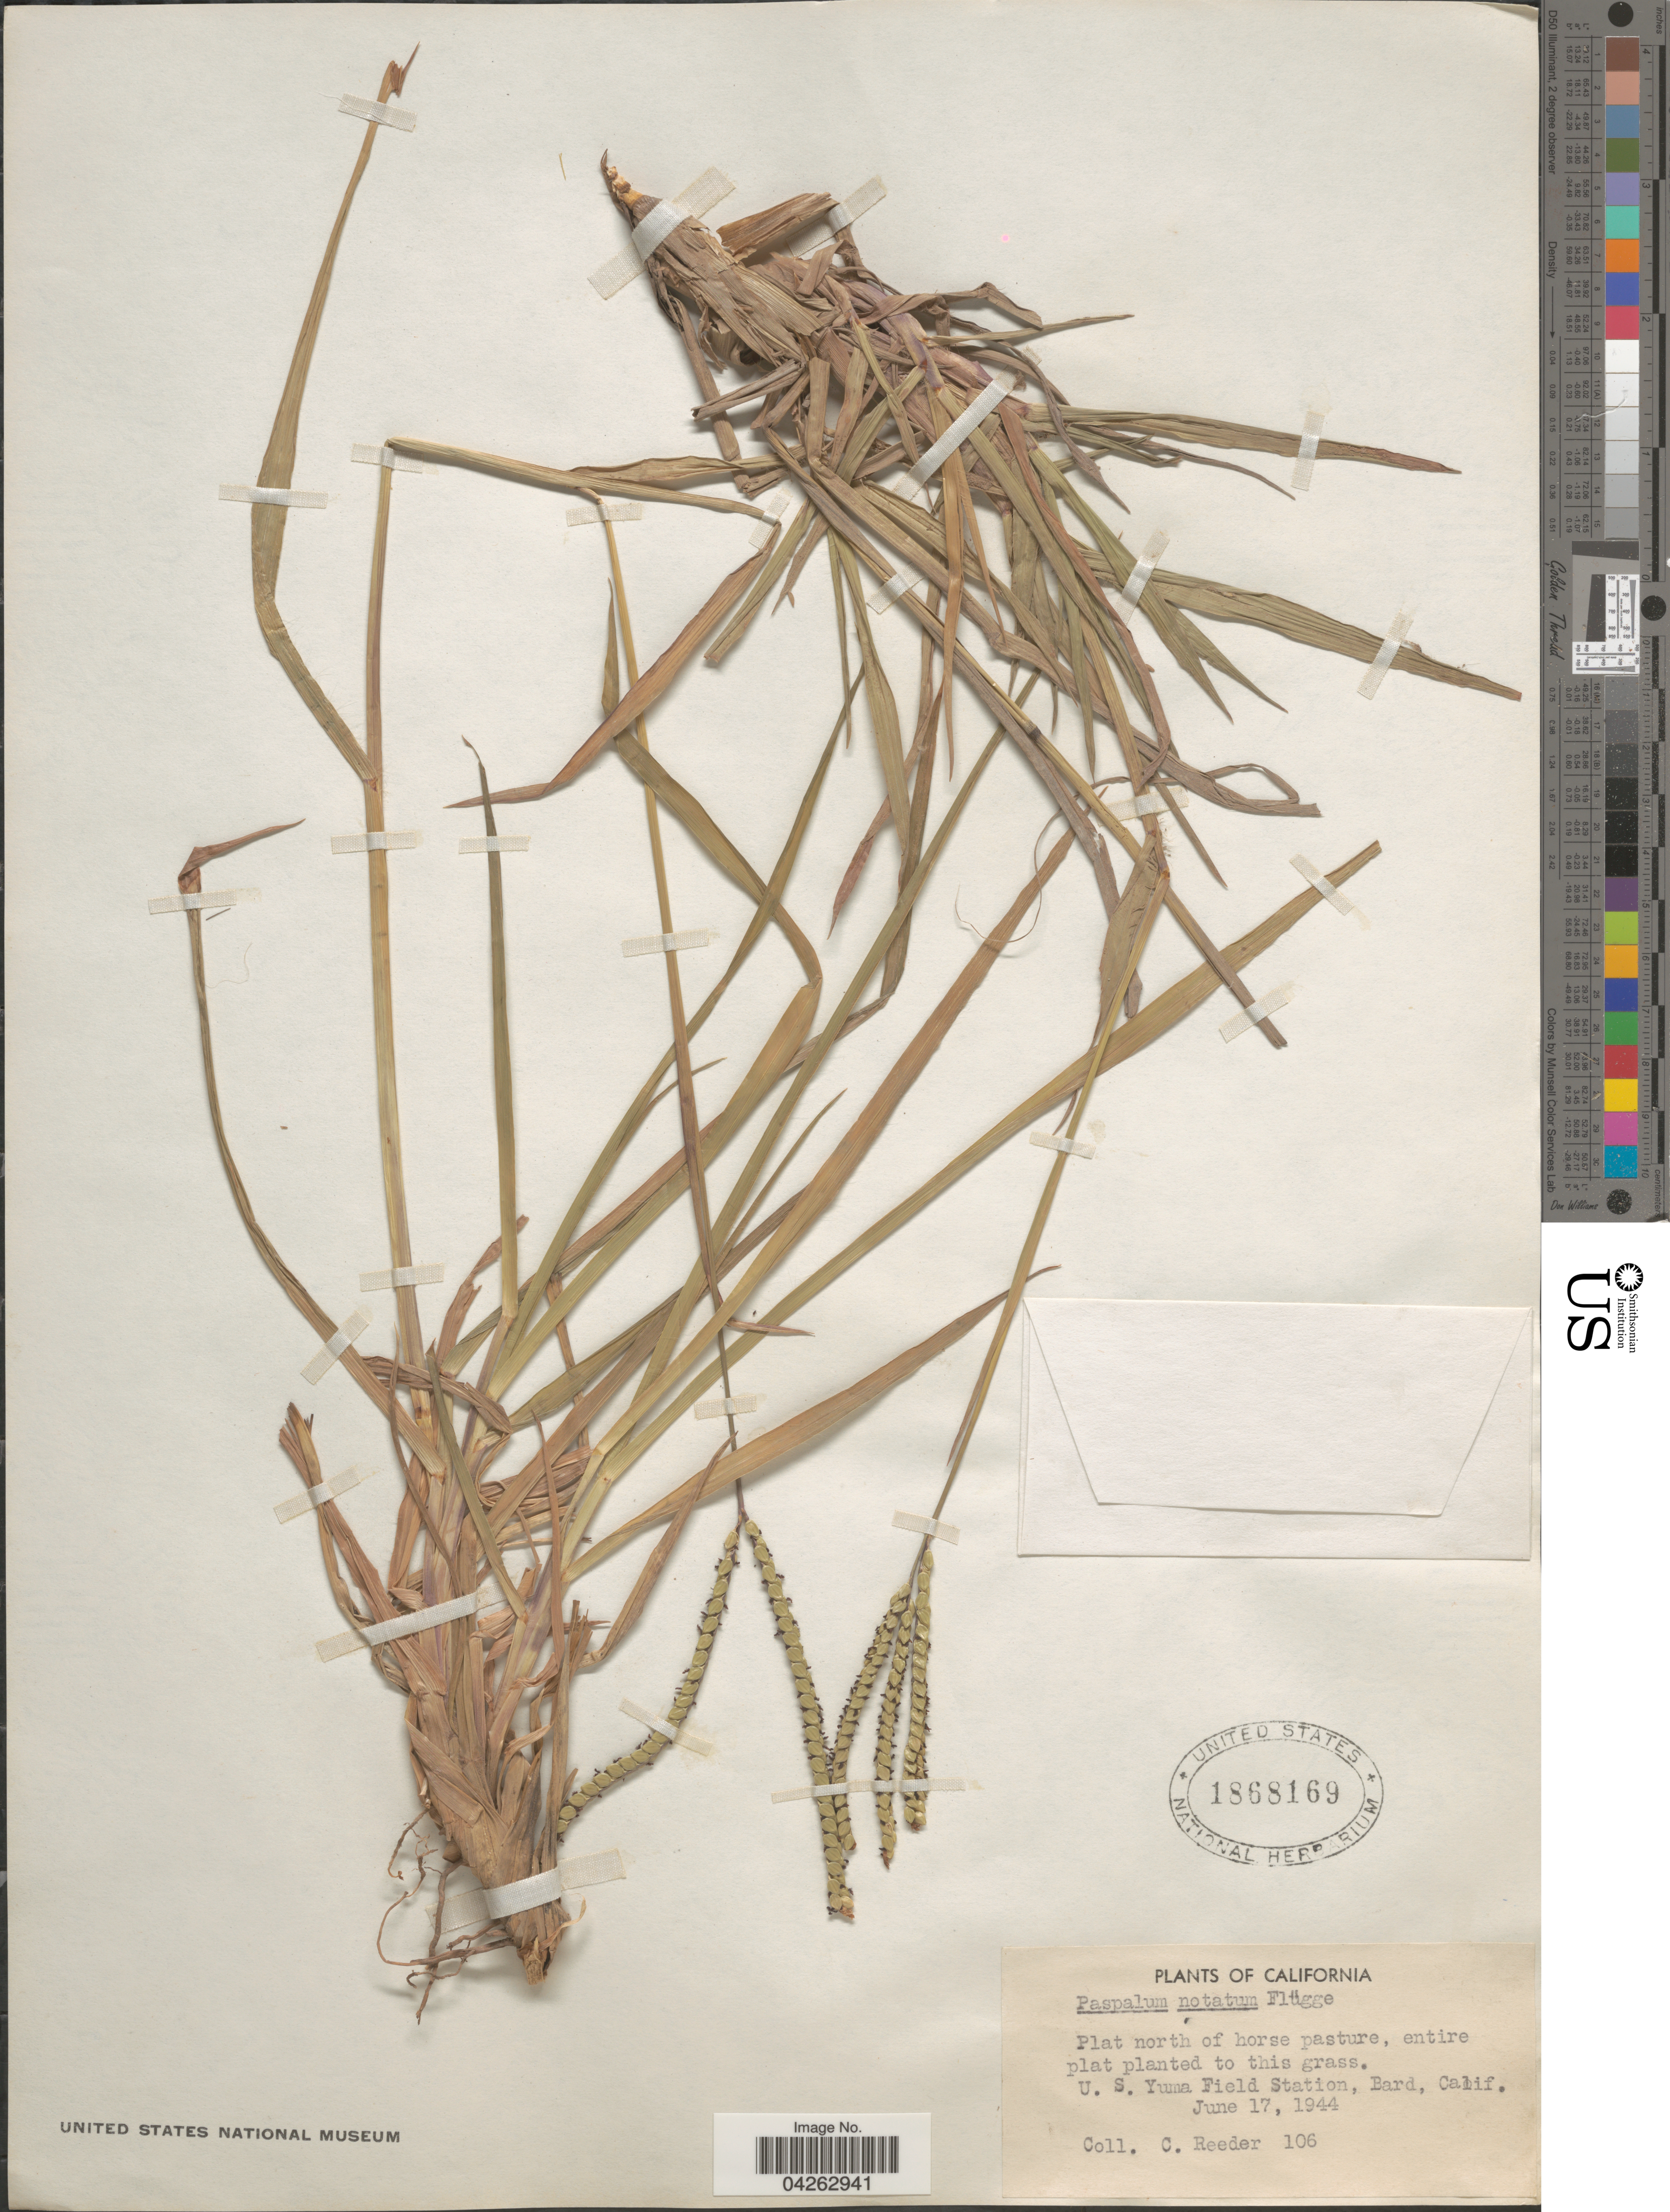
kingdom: Plantae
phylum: Tracheophyta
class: Liliopsida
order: Poales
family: Poaceae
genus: Paspalum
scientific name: Paspalum notatum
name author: Flüggé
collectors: C. Reeder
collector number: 106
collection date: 1944-06-17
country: United States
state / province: California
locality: U. S. Yuma Field Station, Bard.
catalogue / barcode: US 1868169